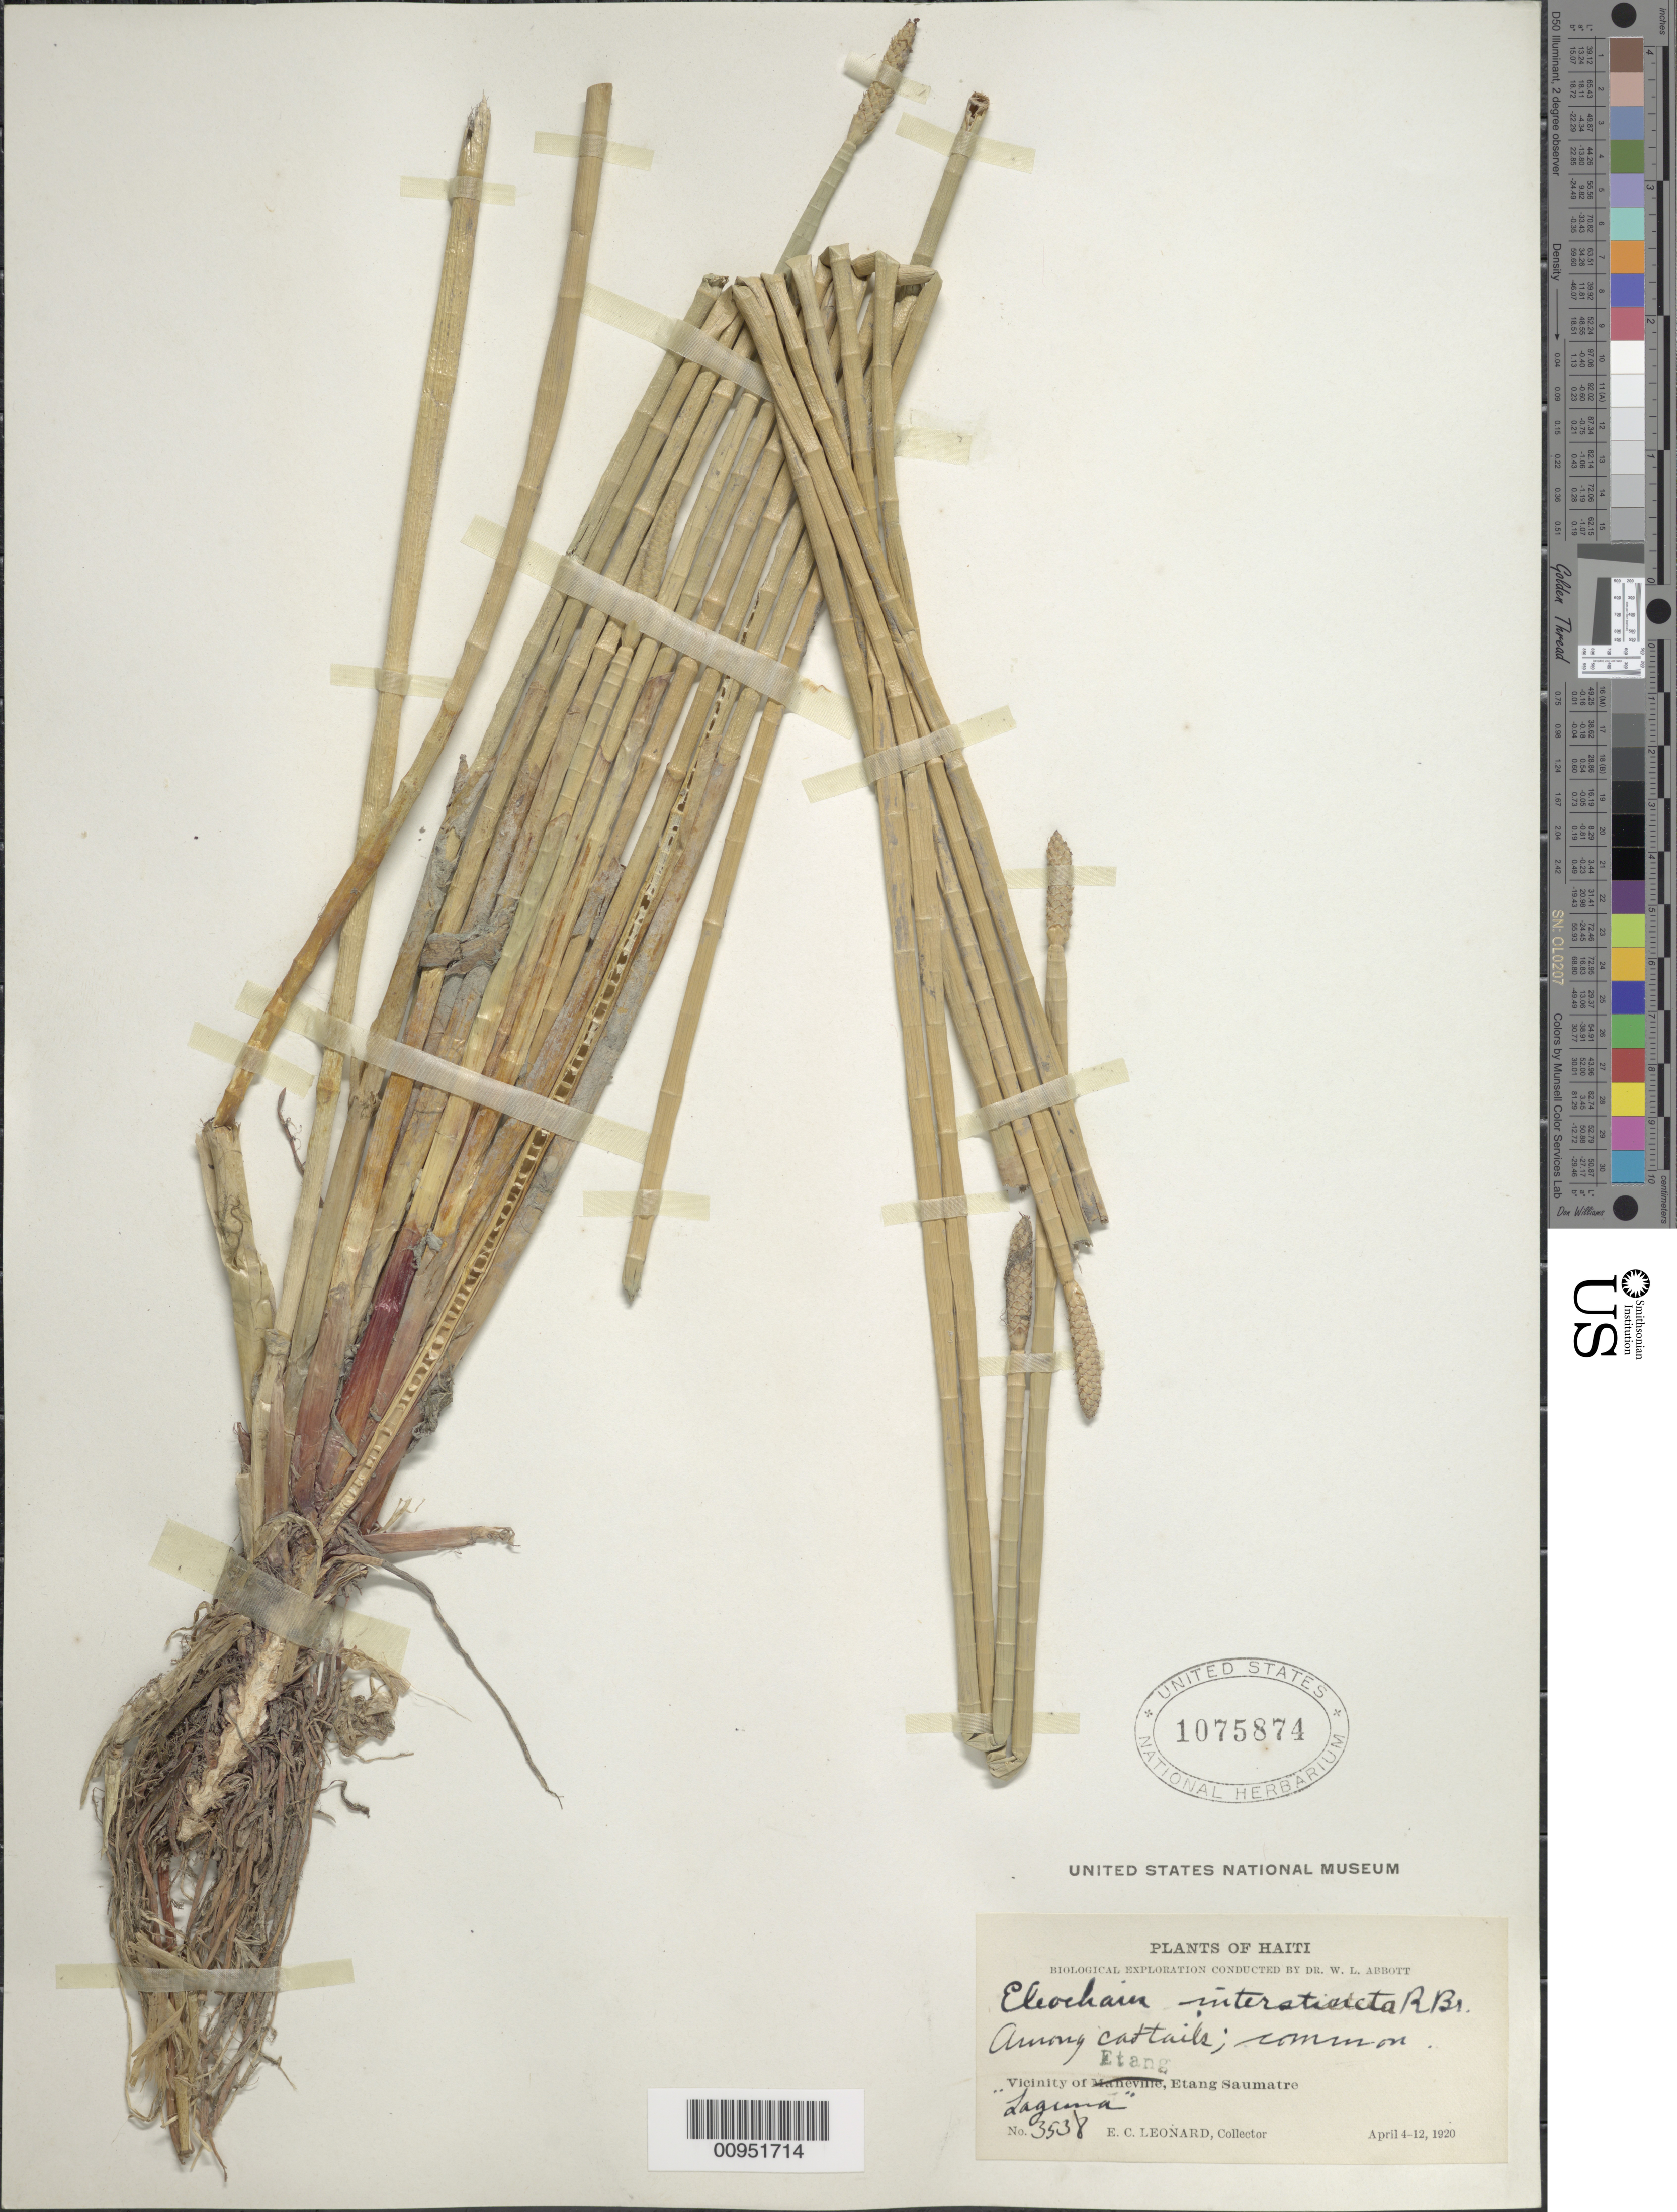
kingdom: Plantae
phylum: Tracheophyta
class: Liliopsida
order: Poales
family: Cyperaceae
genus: Eleocharis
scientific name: Eleocharis interstincta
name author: (Vahl) Roem. & Schult.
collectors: E. C. Leonard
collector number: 3538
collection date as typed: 04 Apr 1920 to 12 Apr 1920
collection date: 1920-04-04/1920-04-12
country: Haiti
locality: Vicinity of Etang, "Laguna", Etang Saumatre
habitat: Among cattails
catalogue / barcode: US 1075874